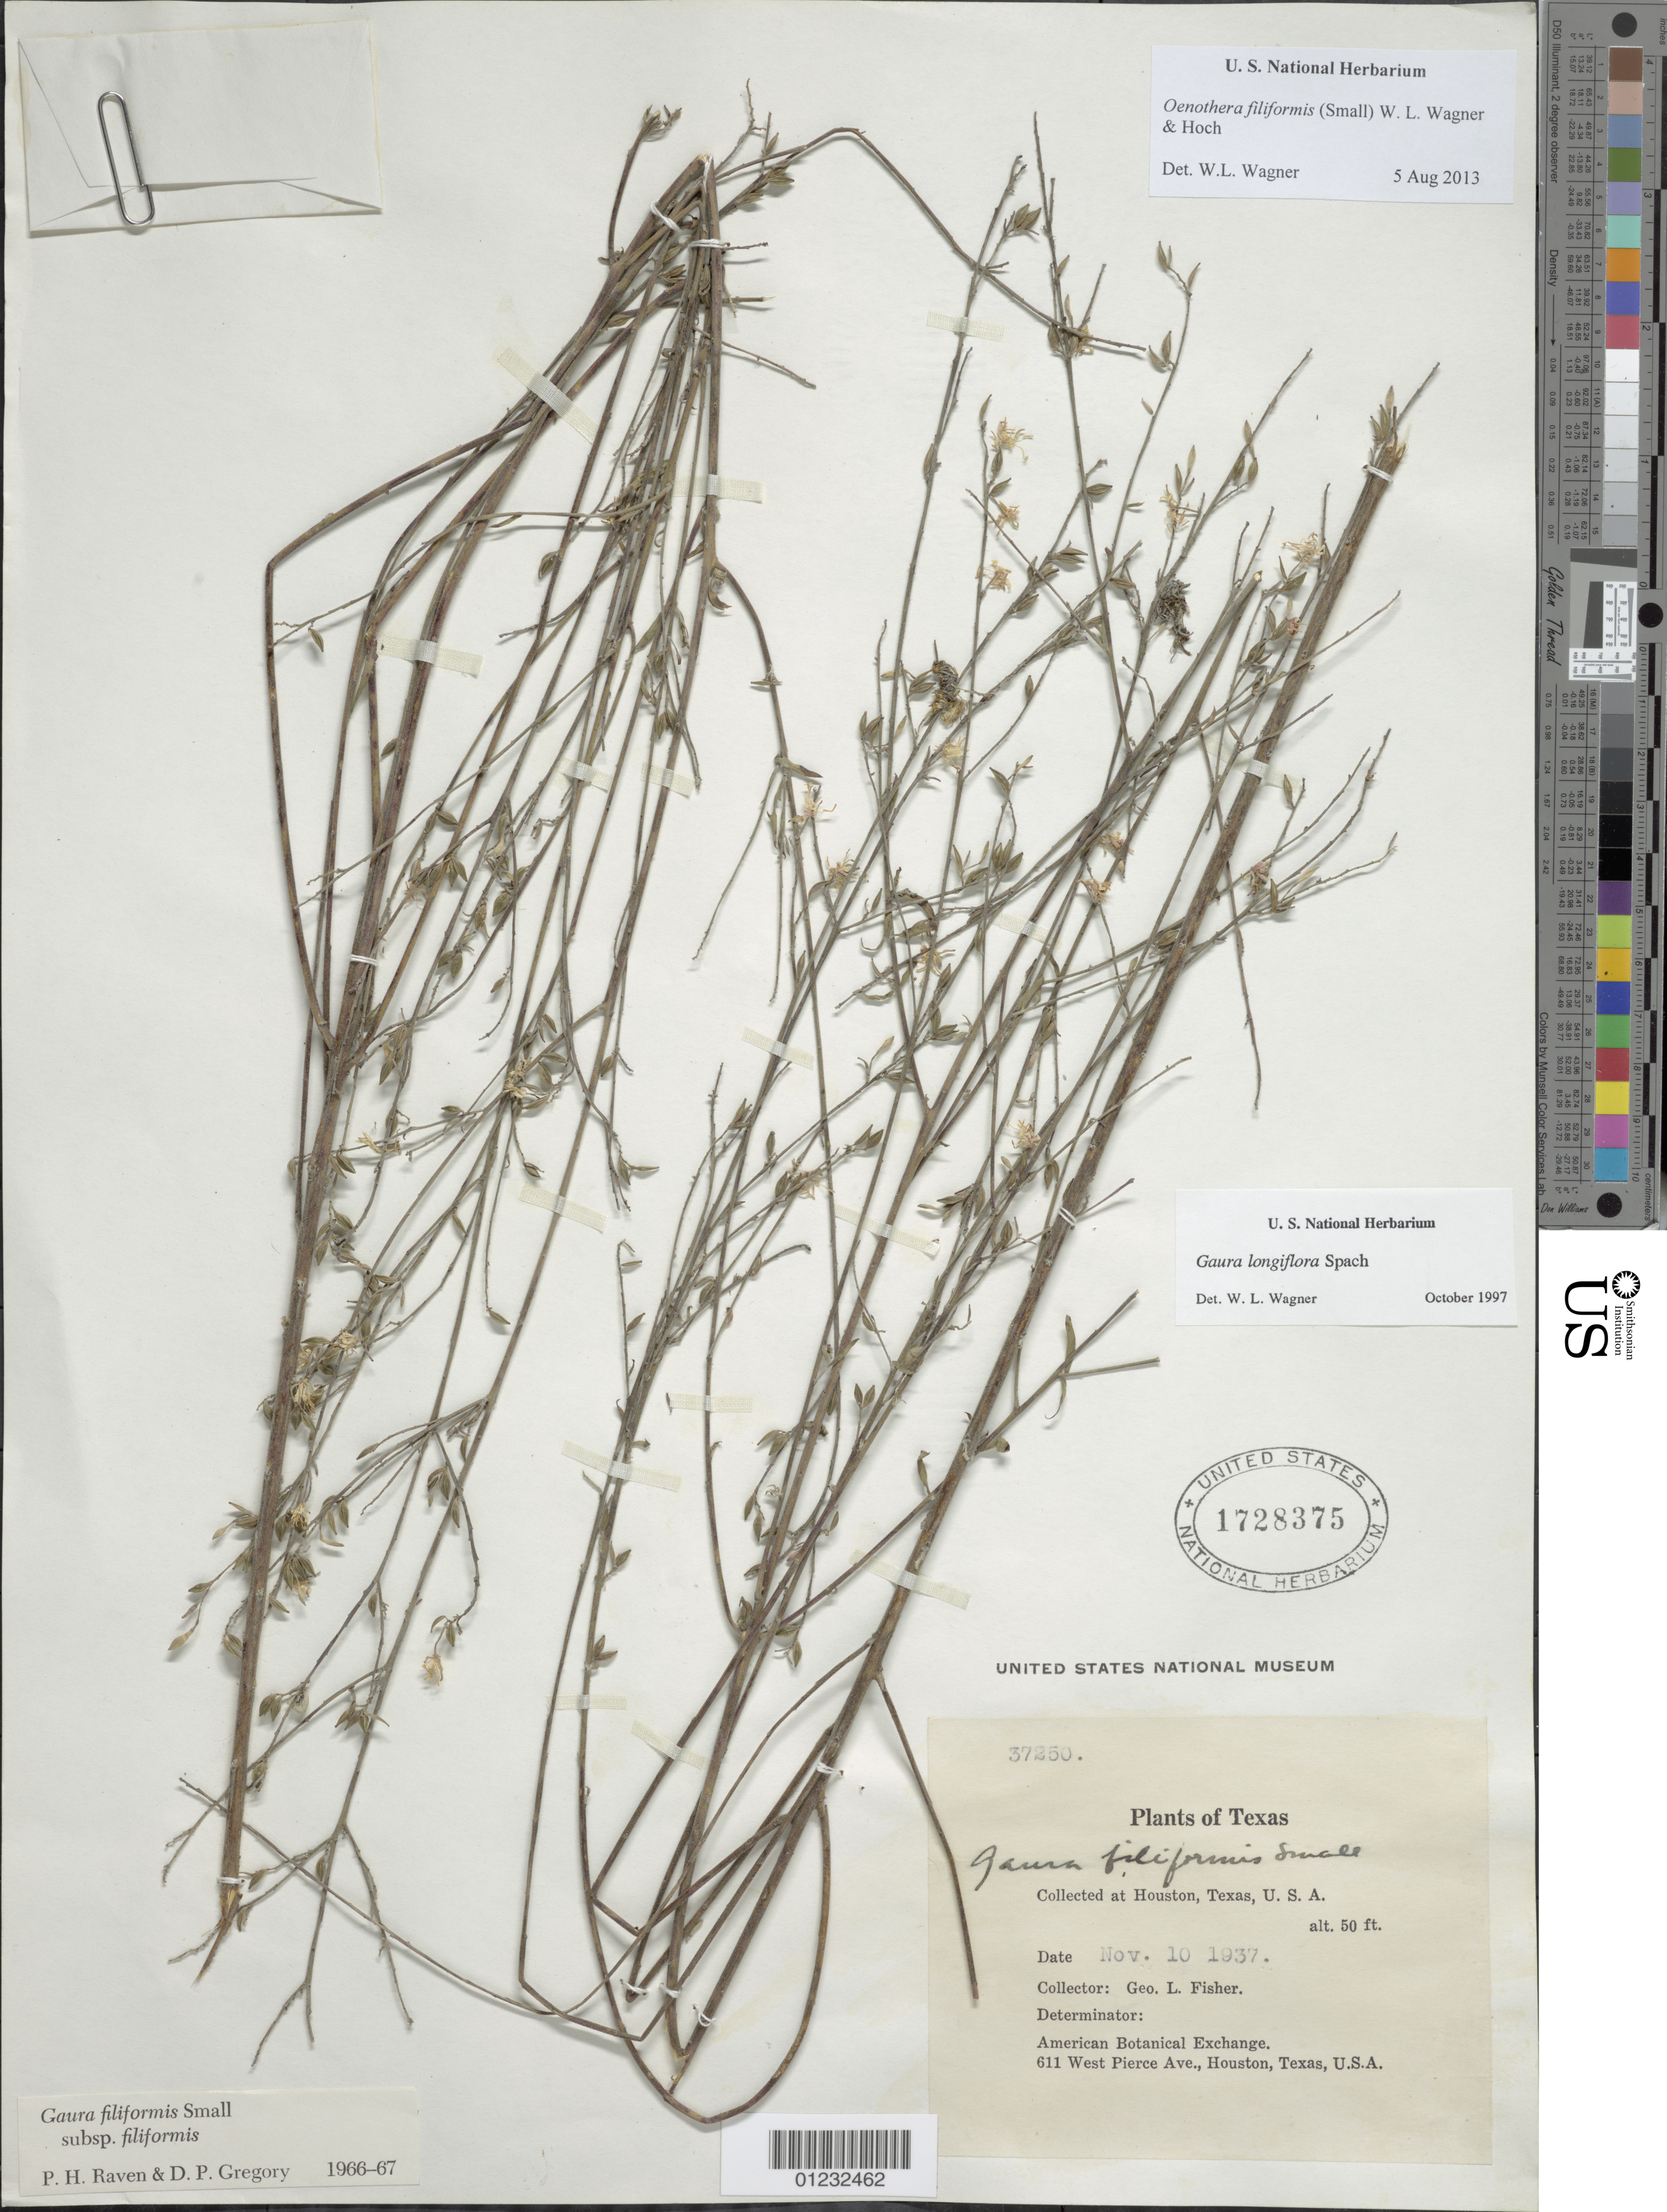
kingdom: Plantae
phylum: Tracheophyta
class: Magnoliopsida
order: Myrtales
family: Onagraceae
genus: Oenothera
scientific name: Oenothera filiformis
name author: (Small) W.L. Wagner & Hoch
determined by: Wagner, W. L., (BOT), Smithsonian Institution - National Museum of Natural History (UNITED STATES)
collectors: G. L. Fisher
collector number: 37250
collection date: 1937-11-10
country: United States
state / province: Texas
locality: Houston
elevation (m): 15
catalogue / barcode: US 1728375